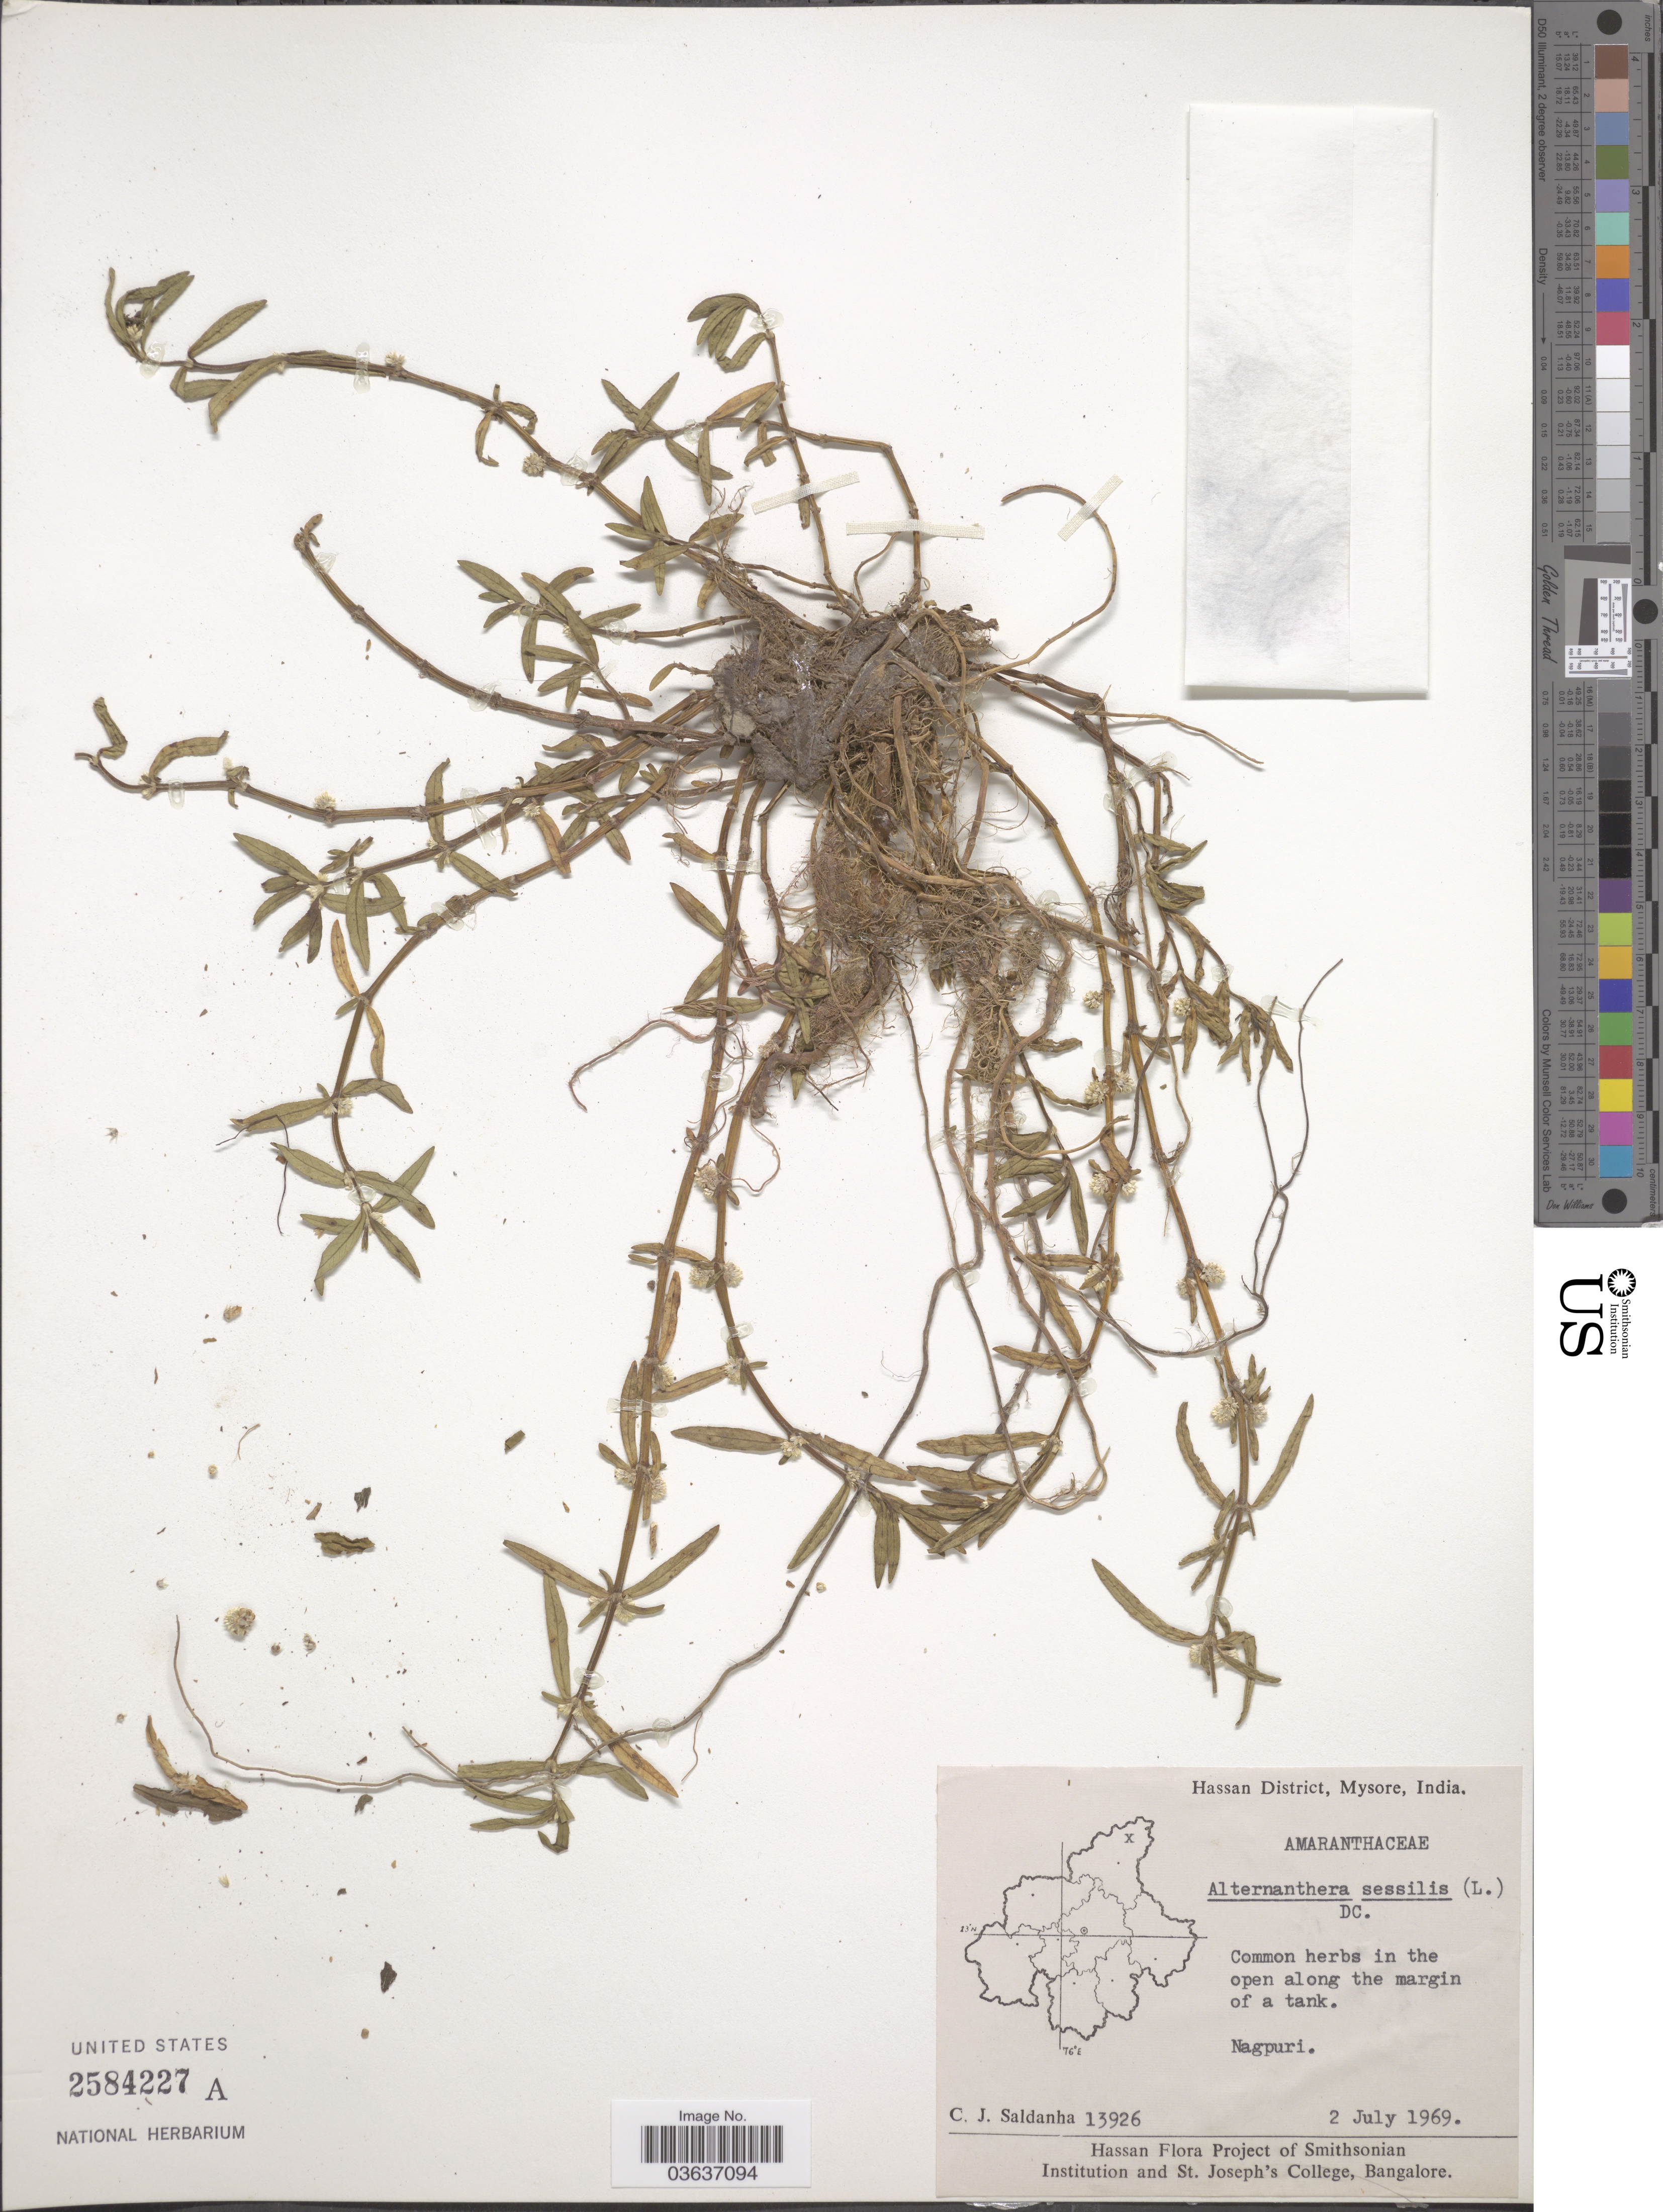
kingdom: Plantae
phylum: Tracheophyta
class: Magnoliopsida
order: Caryophyllales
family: Amaranthaceae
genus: Alternanthera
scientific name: Alternanthera sessilis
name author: (L.) DC.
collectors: C. J. Saldanha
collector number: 13926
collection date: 1969-07-02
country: India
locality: Hassan District, Mysore. Nagpuri.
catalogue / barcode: US 2584227A